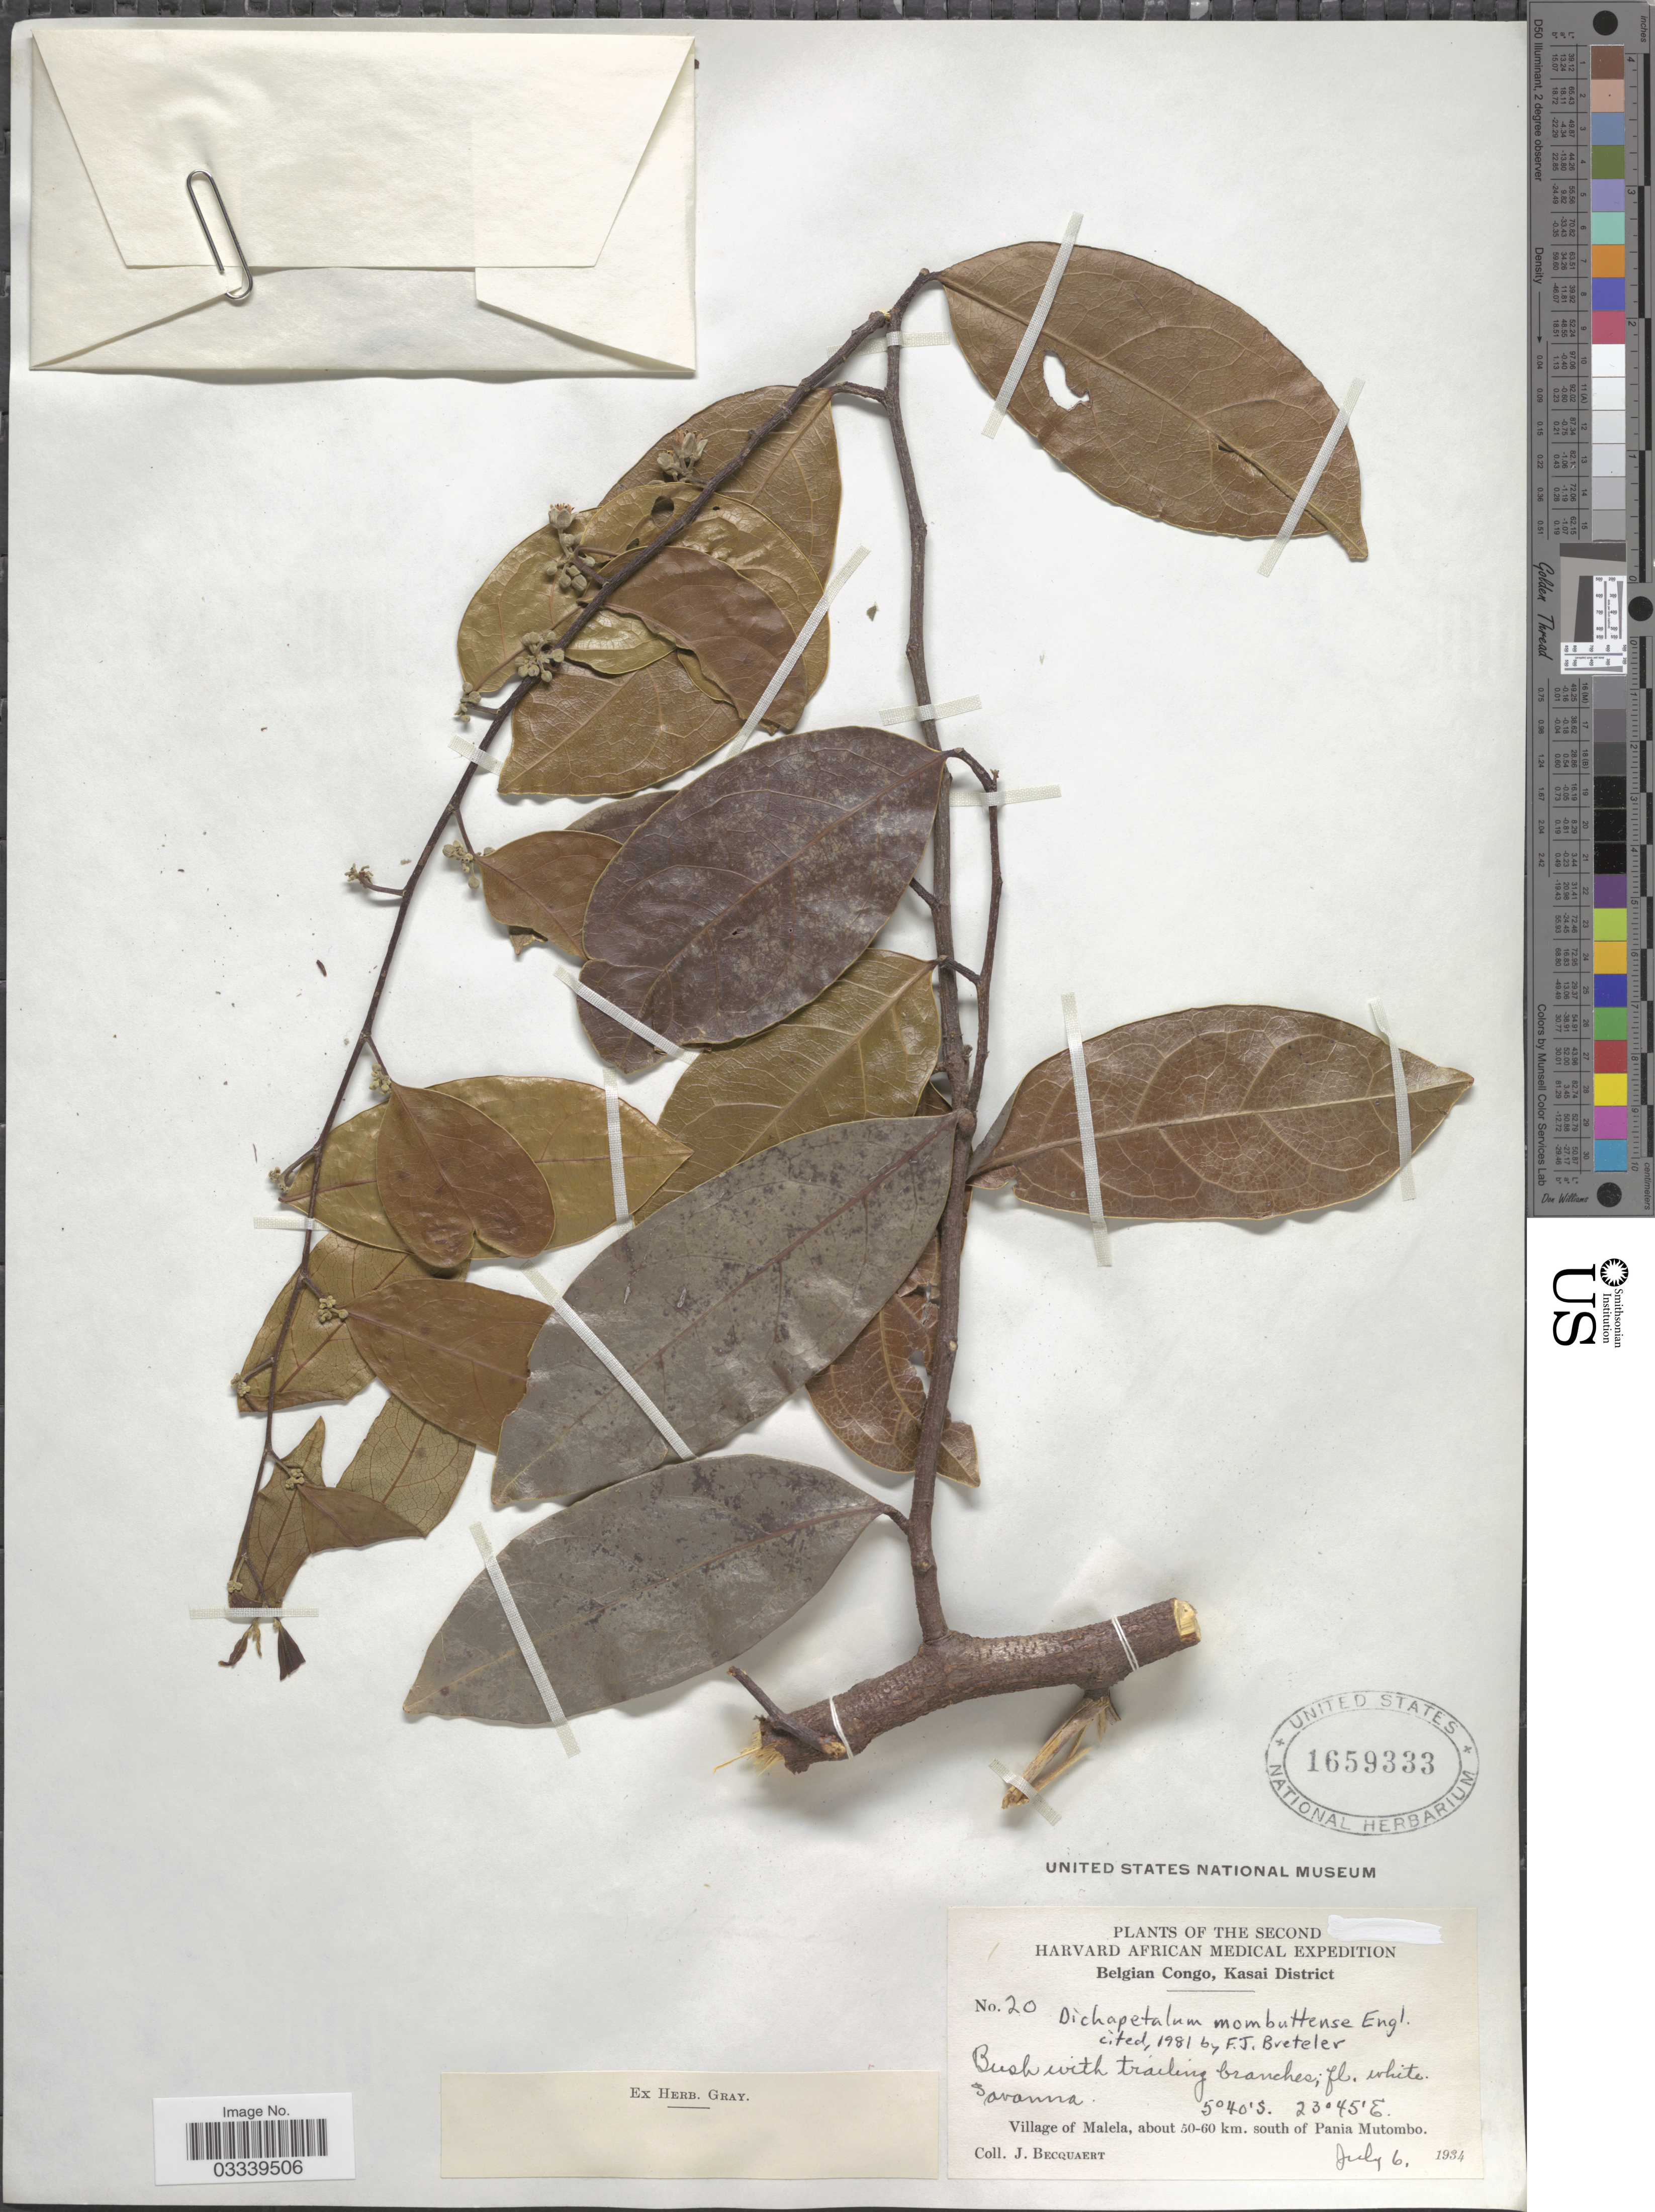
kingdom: Plantae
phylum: Tracheophyta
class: Magnoliopsida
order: Malpighiales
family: Dichapetalaceae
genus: Dichapetalum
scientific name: Dichapetalum mombuttense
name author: Engl.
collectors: J. Becquaert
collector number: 20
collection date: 1934-07-06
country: Congo, Democratic Republic of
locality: Belgican Congo, Kasai District. Village of Malela, about 50-60 km. south of Pania Mutombo.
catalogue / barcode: US 1659333